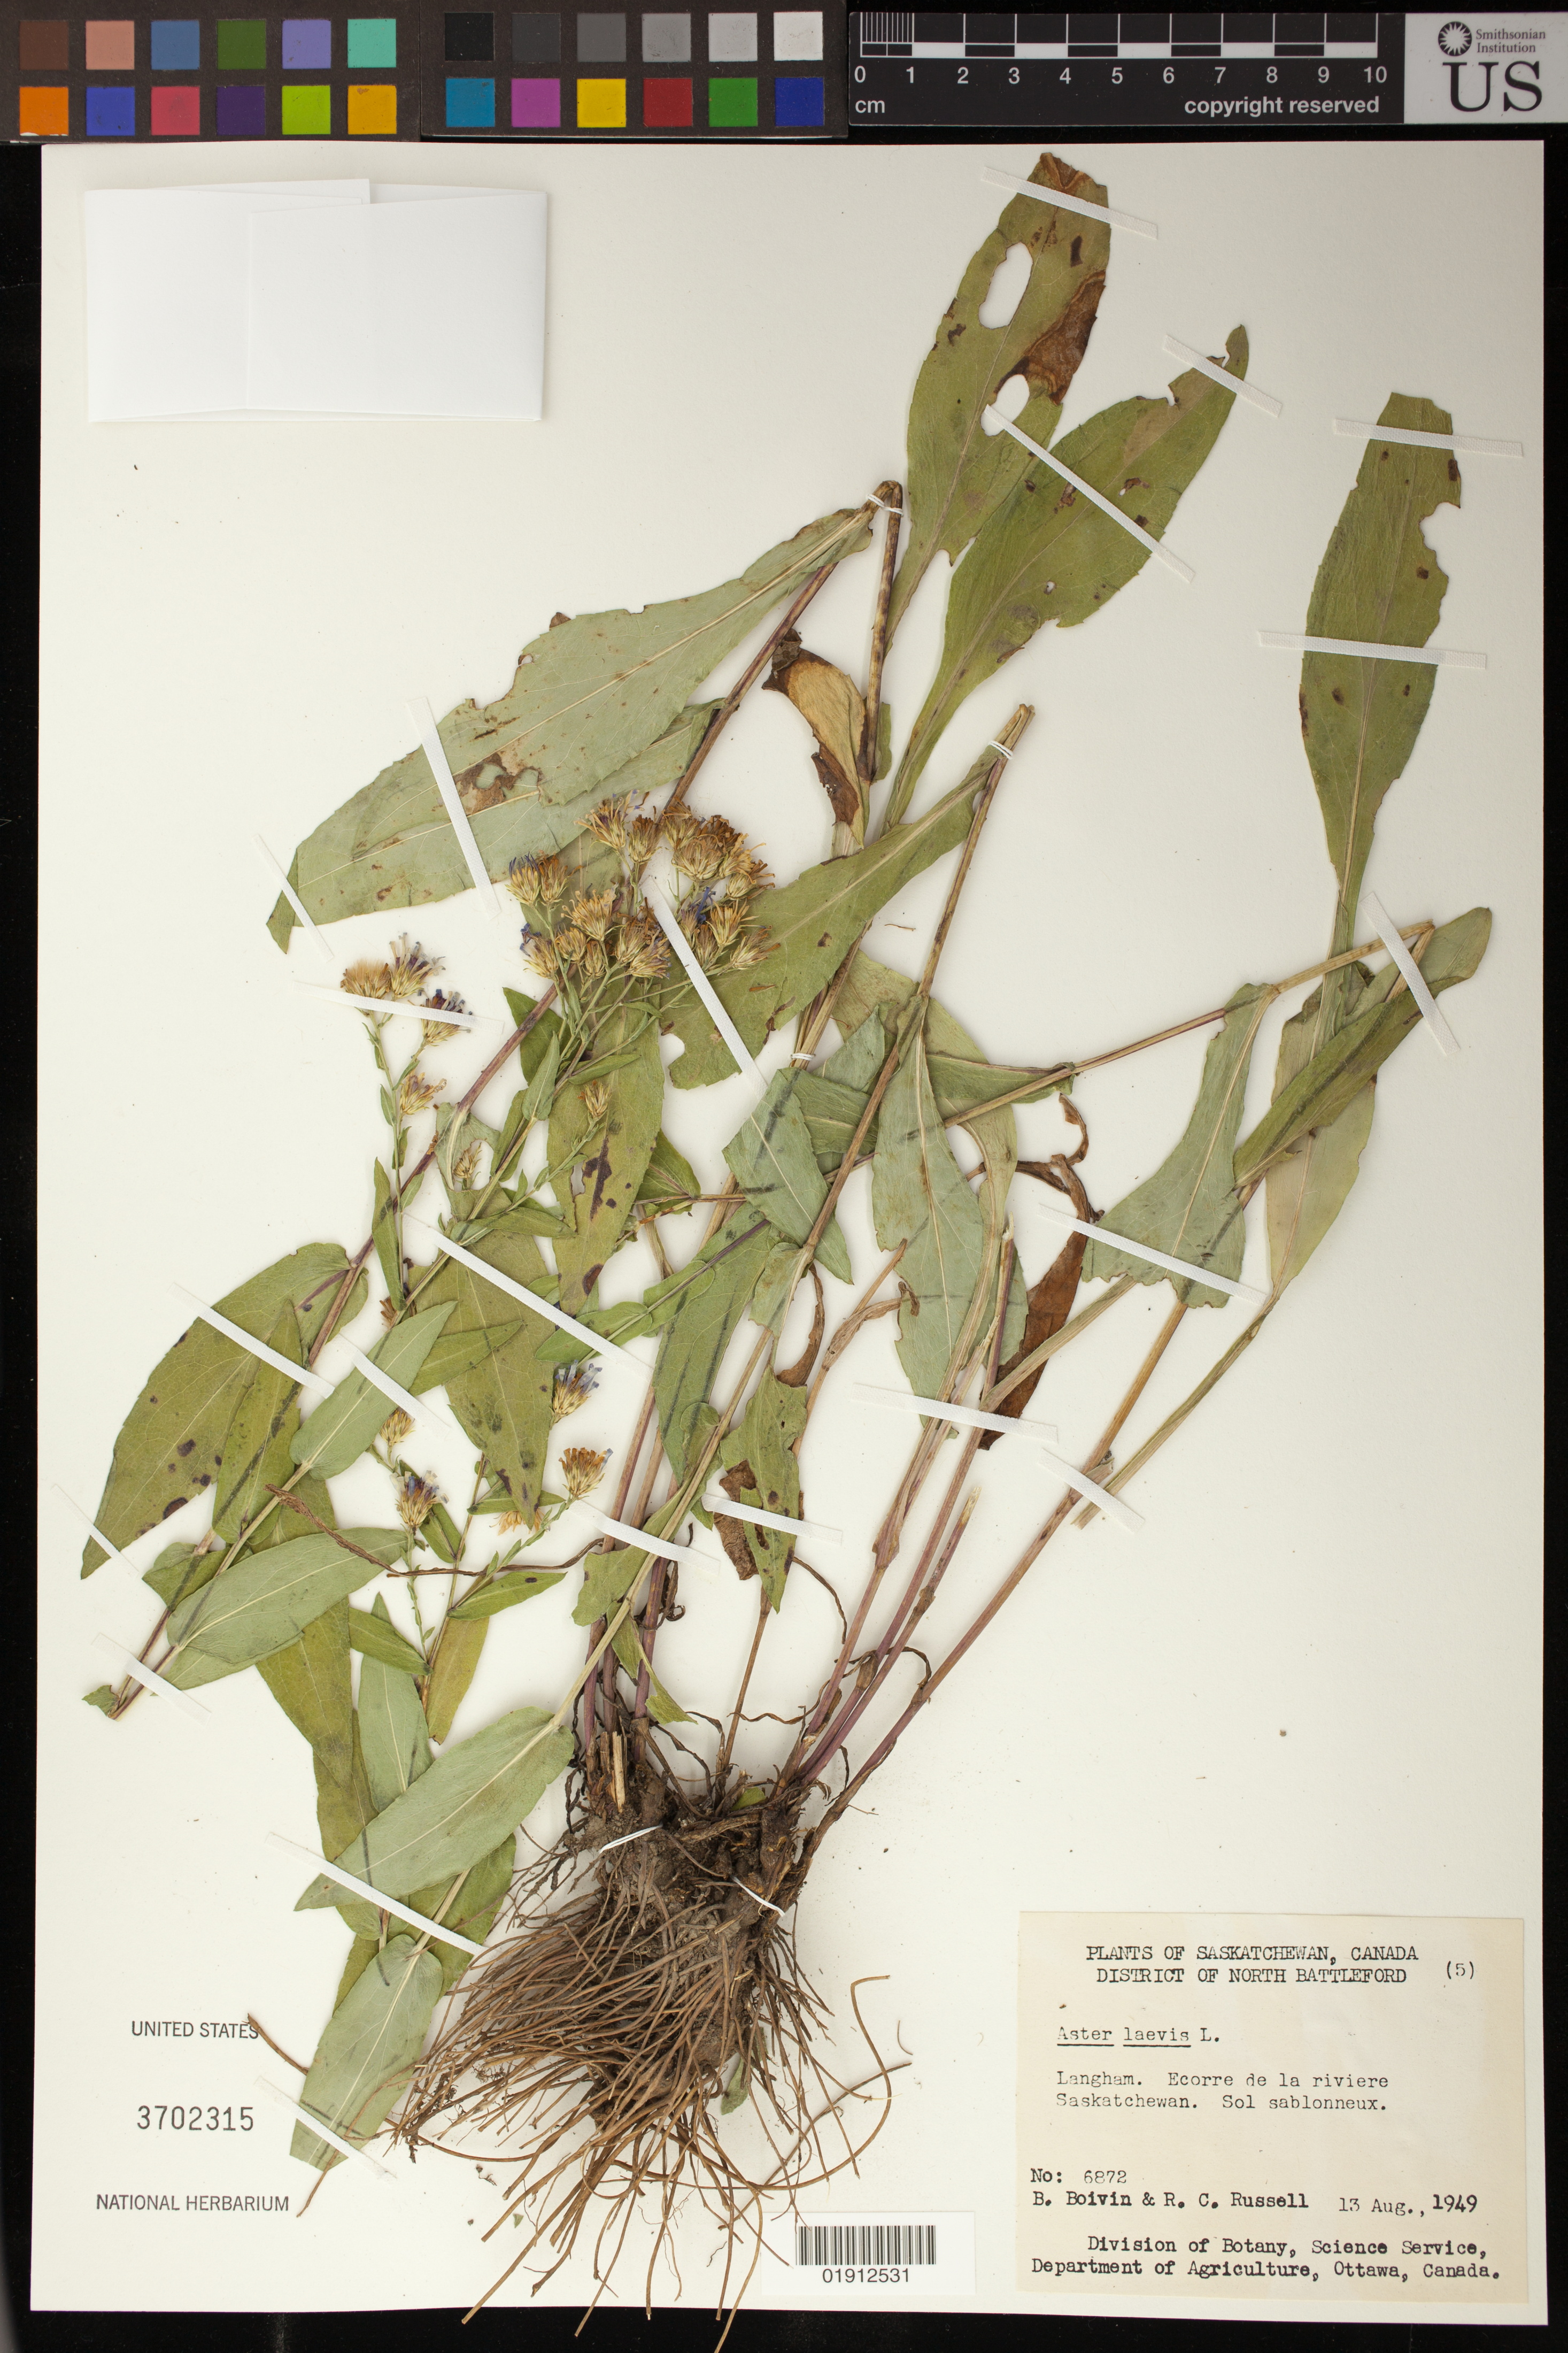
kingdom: Plantae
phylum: Tracheophyta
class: Magnoliopsida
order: Asterales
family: Asteraceae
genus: Symphyotrichum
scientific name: Symphyotrichum laeve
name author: (L.) Á. Löve & D. Löve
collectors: J. R. B. Boivin & C. R. Russell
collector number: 6872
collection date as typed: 13 Aug. 1949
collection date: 1949-08-13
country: Canada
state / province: Saskatchewan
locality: District of North Battleford, Langham. Ecorre de la riviere Saksatchewan.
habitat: Sol Sablonneux.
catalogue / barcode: US 3702315